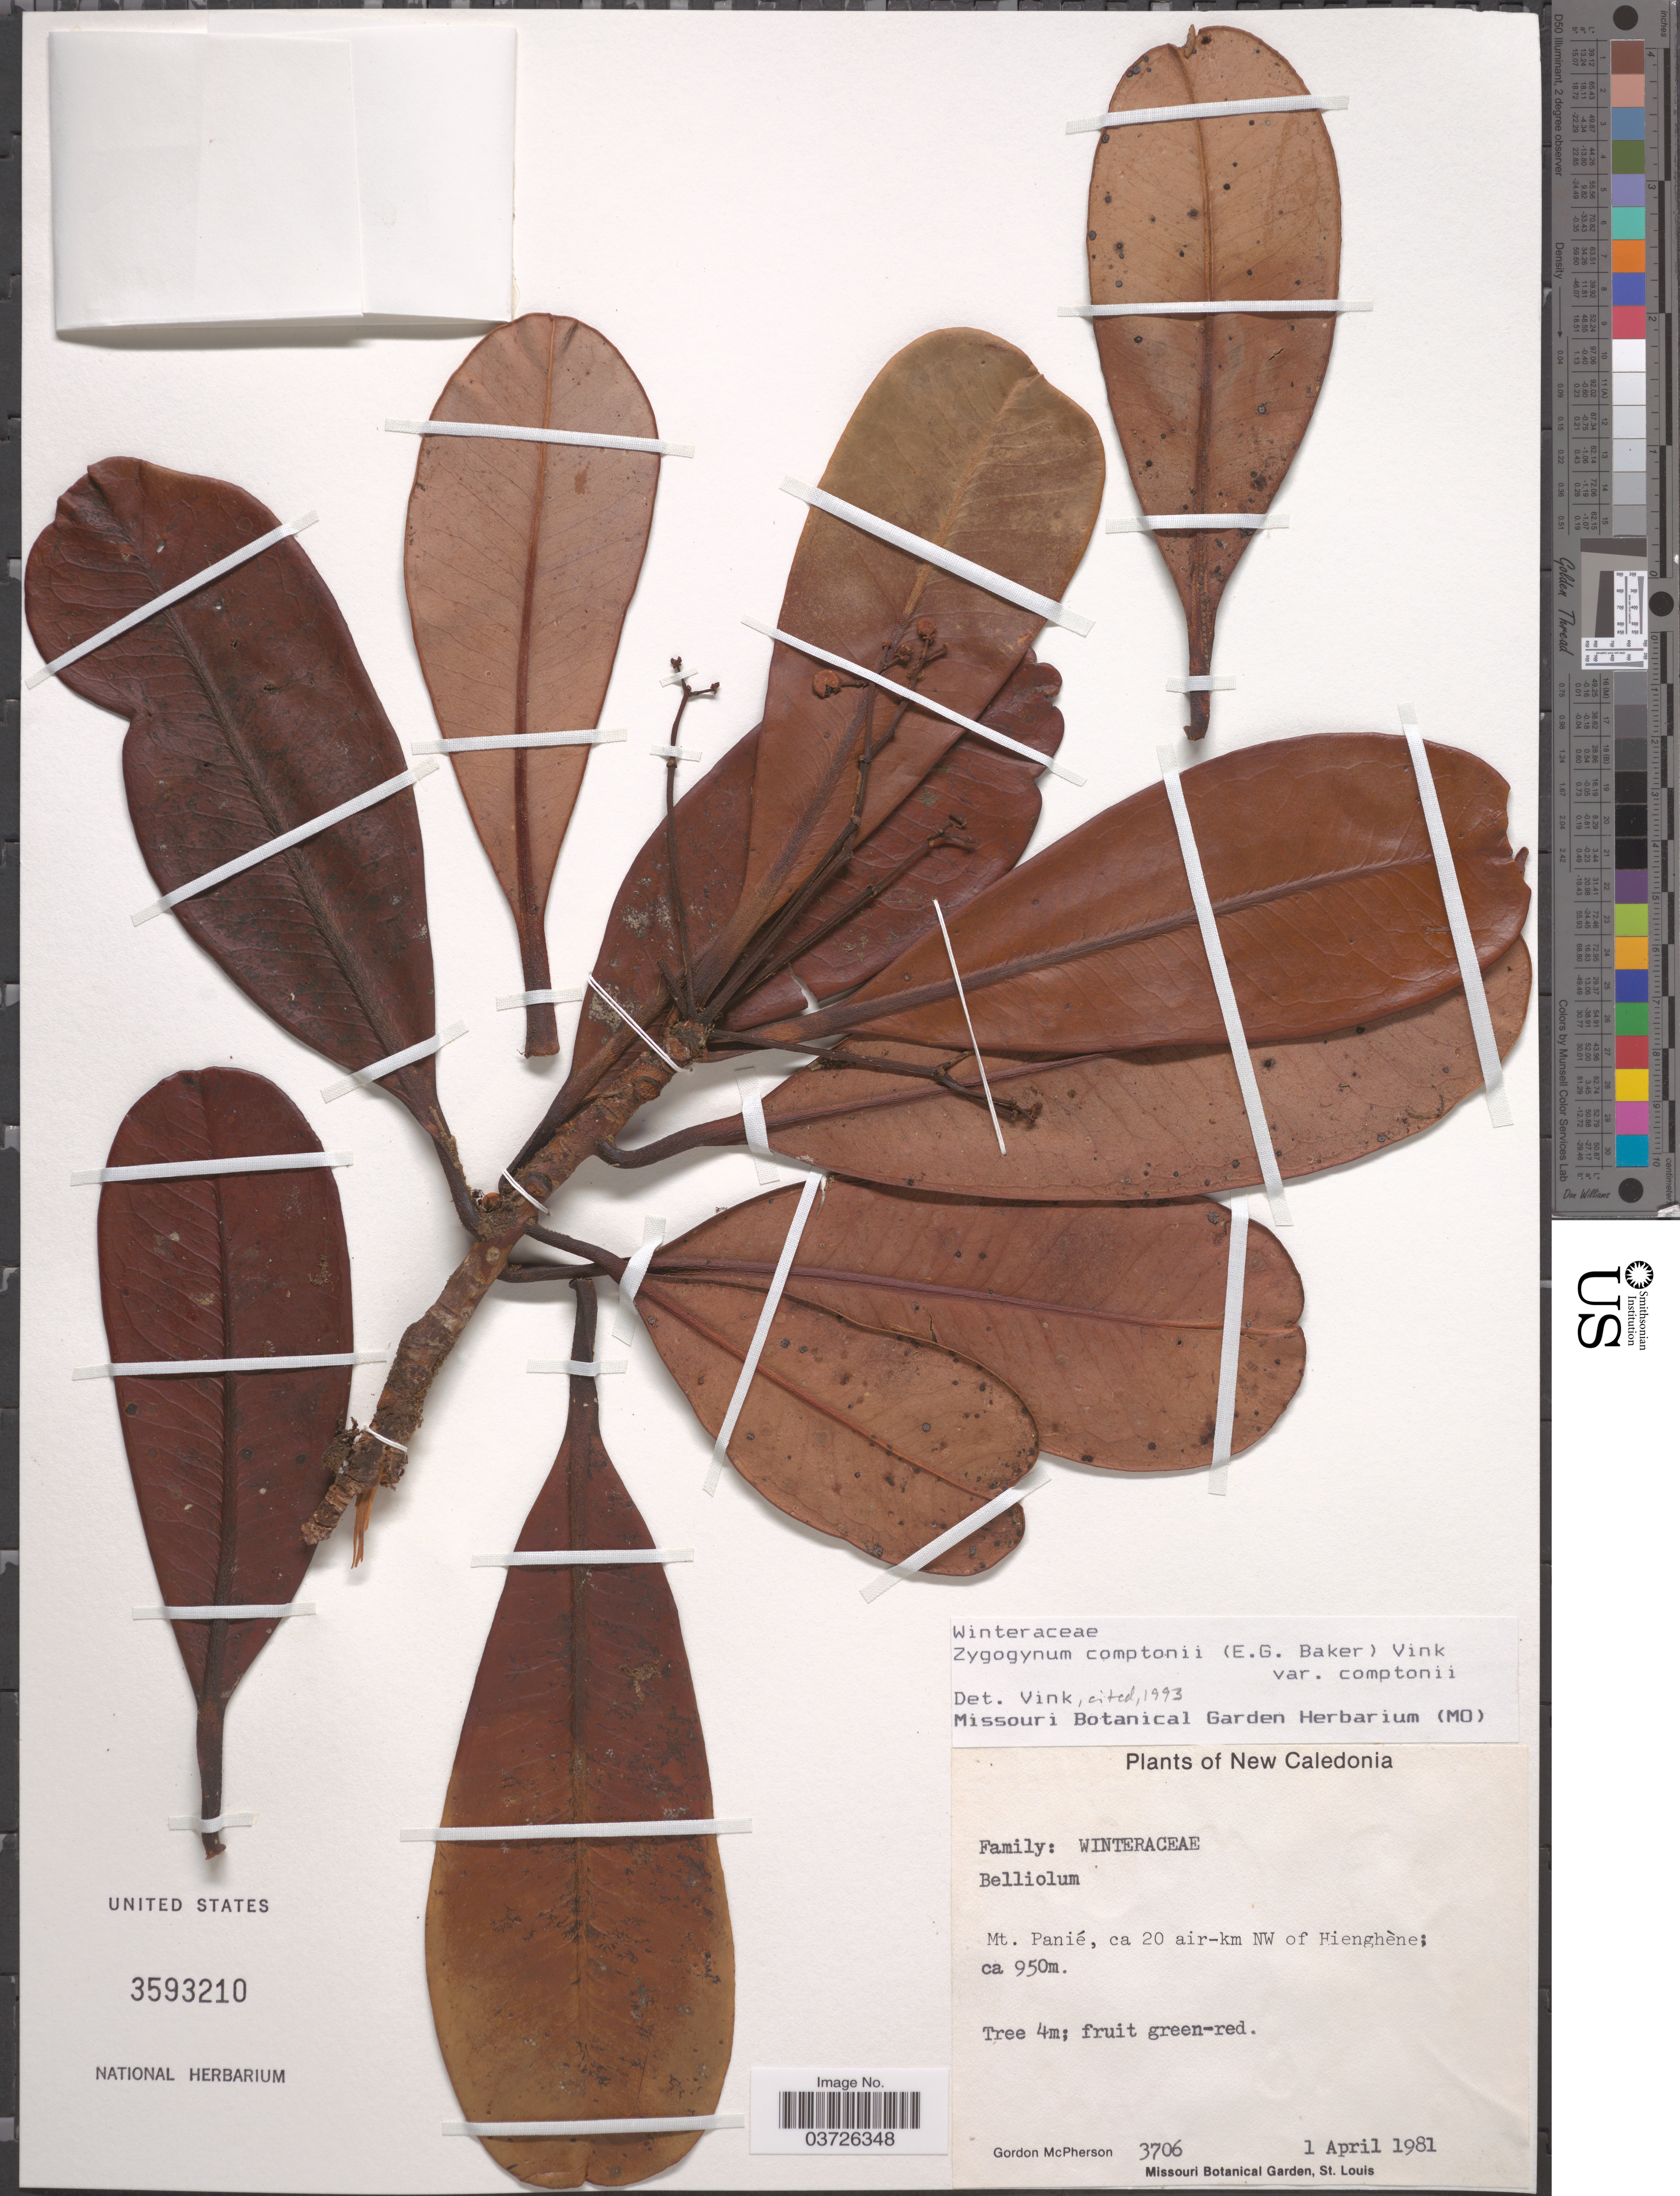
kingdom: Plantae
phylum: Tracheophyta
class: Magnoliopsida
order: Canellales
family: Winteraceae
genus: Zygogynum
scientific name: Zygogynum comptonii var. comptonii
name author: (Baker f.) Vink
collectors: G. D. McPherson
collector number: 3706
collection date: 1981-04-01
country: New Caledonia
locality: Mt. Panié, ca 20 air-km NW of Hienghène.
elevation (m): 950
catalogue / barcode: US 3593210